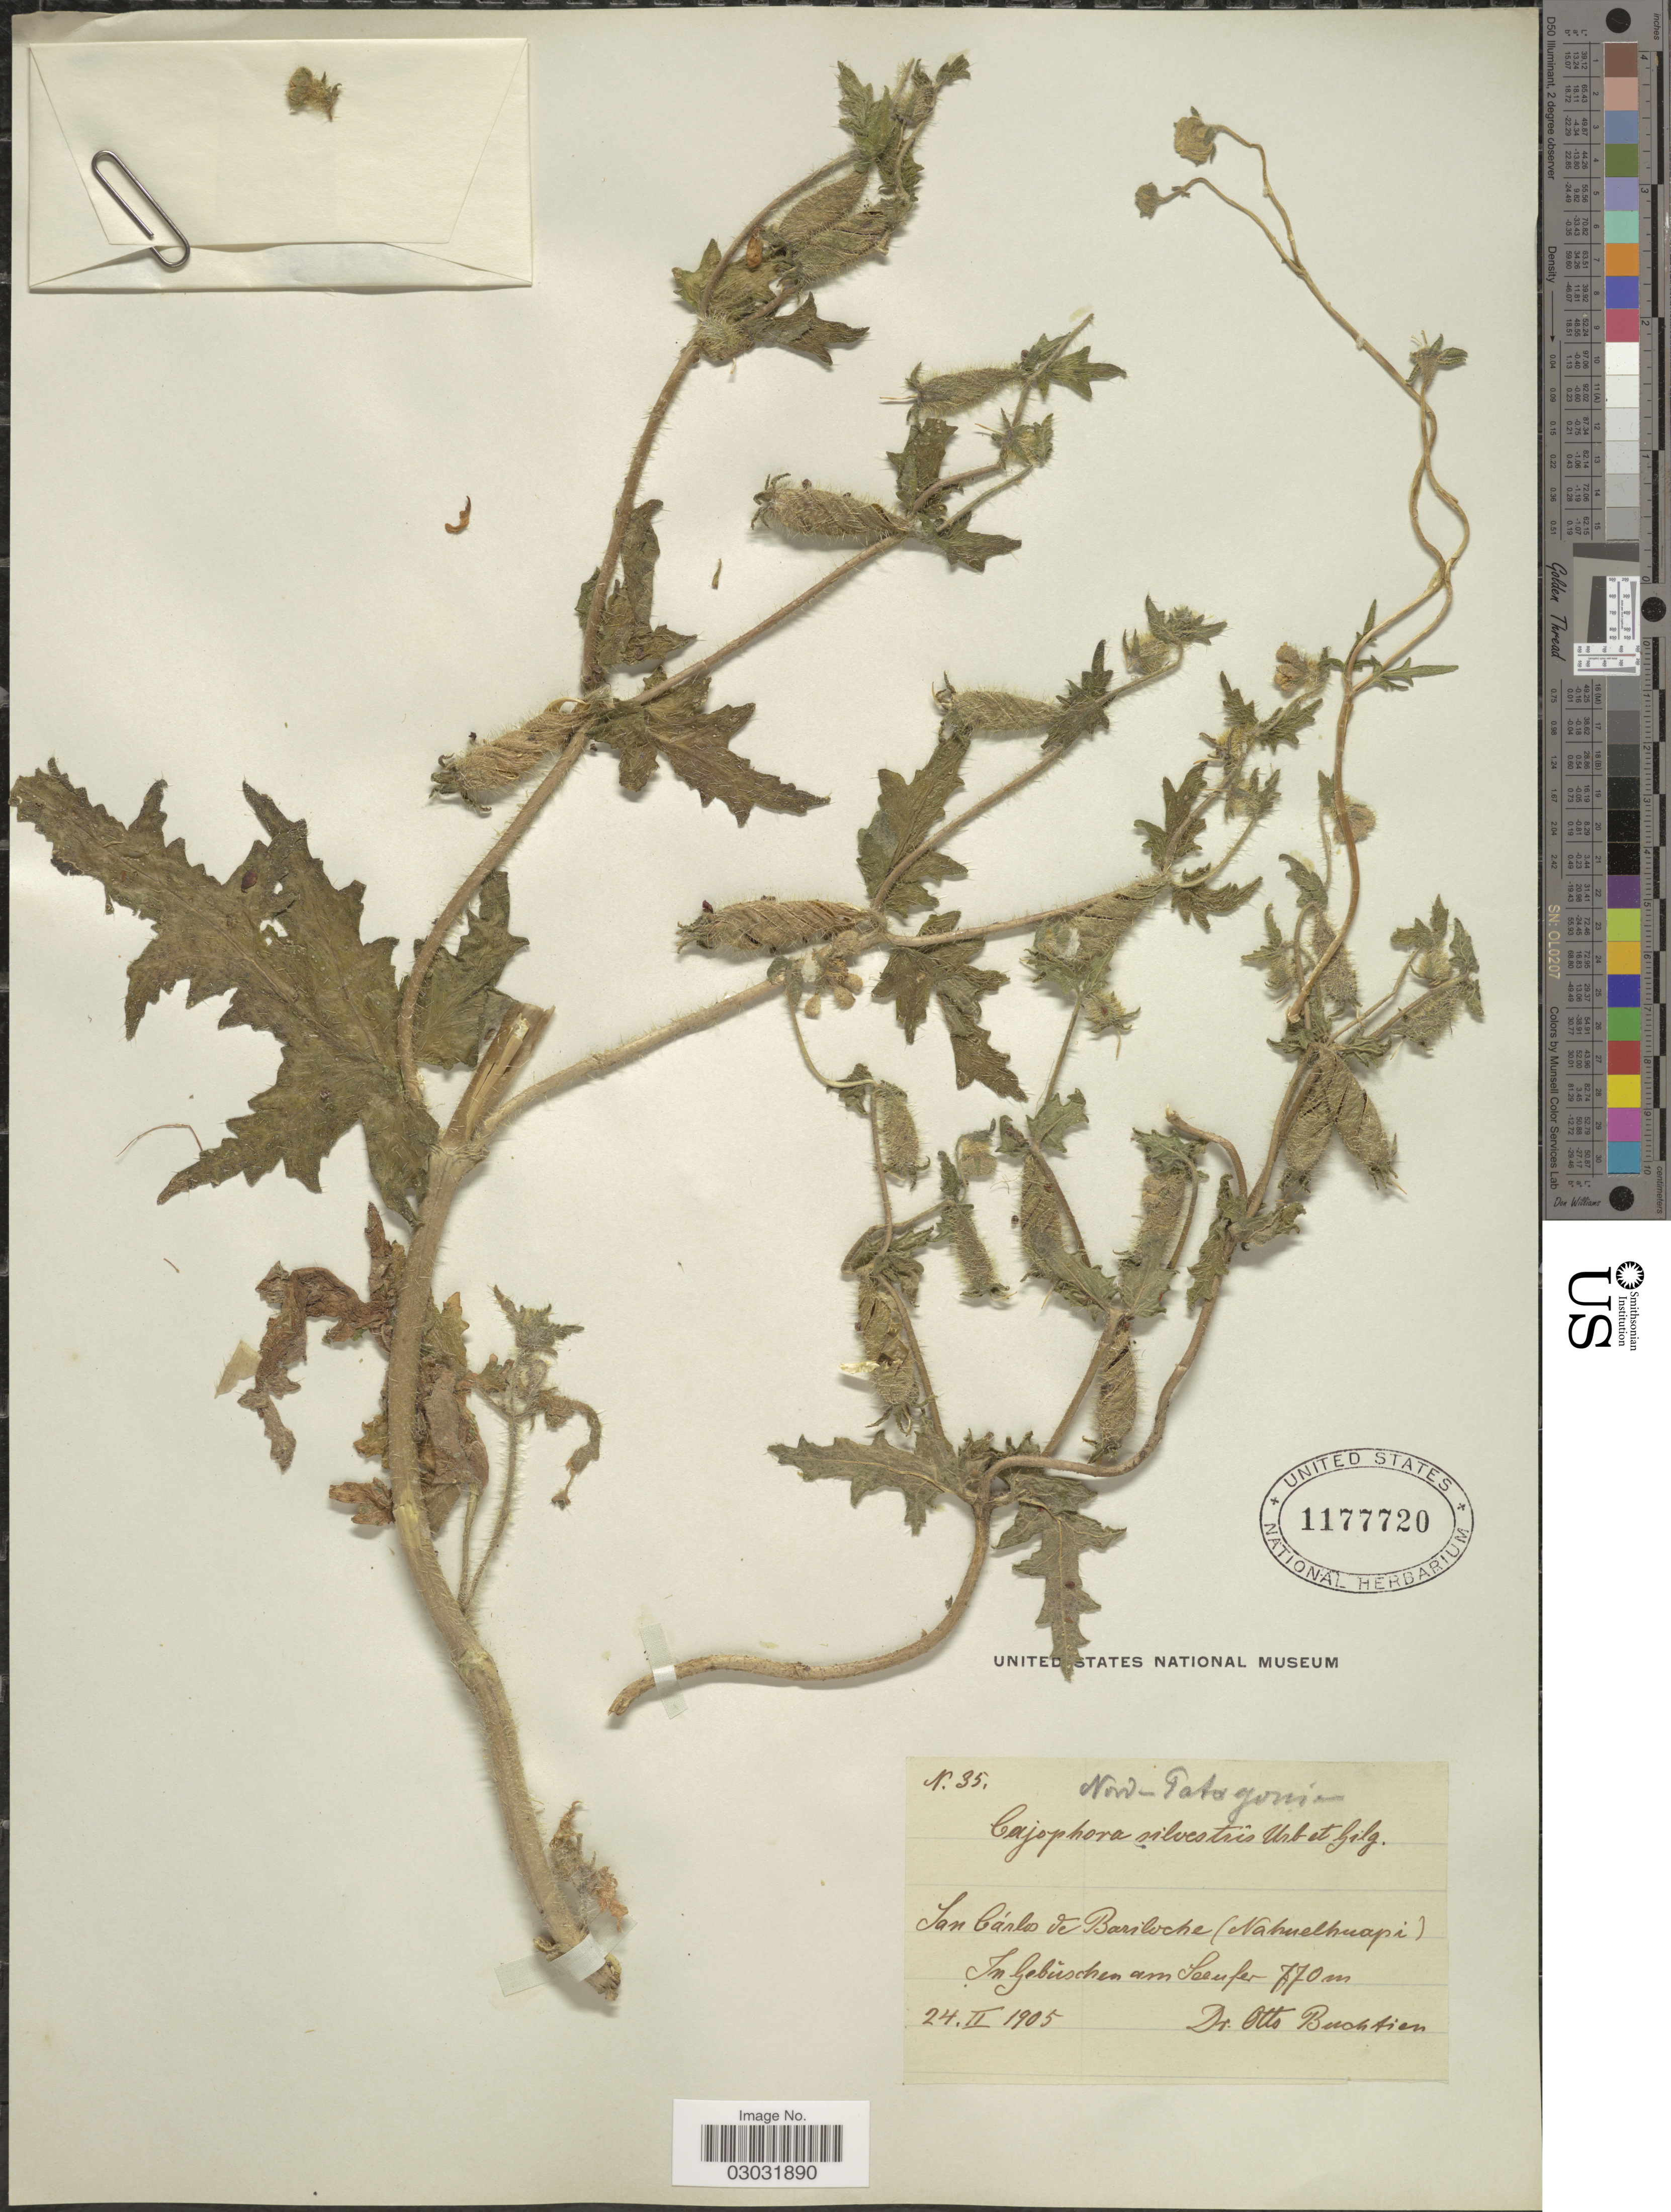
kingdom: Plantae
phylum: Tracheophyta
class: Magnoliopsida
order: Cornales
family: Loasaceae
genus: Blumenbachia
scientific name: Blumenbachia silvestris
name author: Poepp.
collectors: O. Buchtien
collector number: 35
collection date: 1905-02-24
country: Argentina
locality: Nord-Patagonia. San Cárlos de Bariloche (Nahuelhuapi).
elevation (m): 770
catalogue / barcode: US 1177720